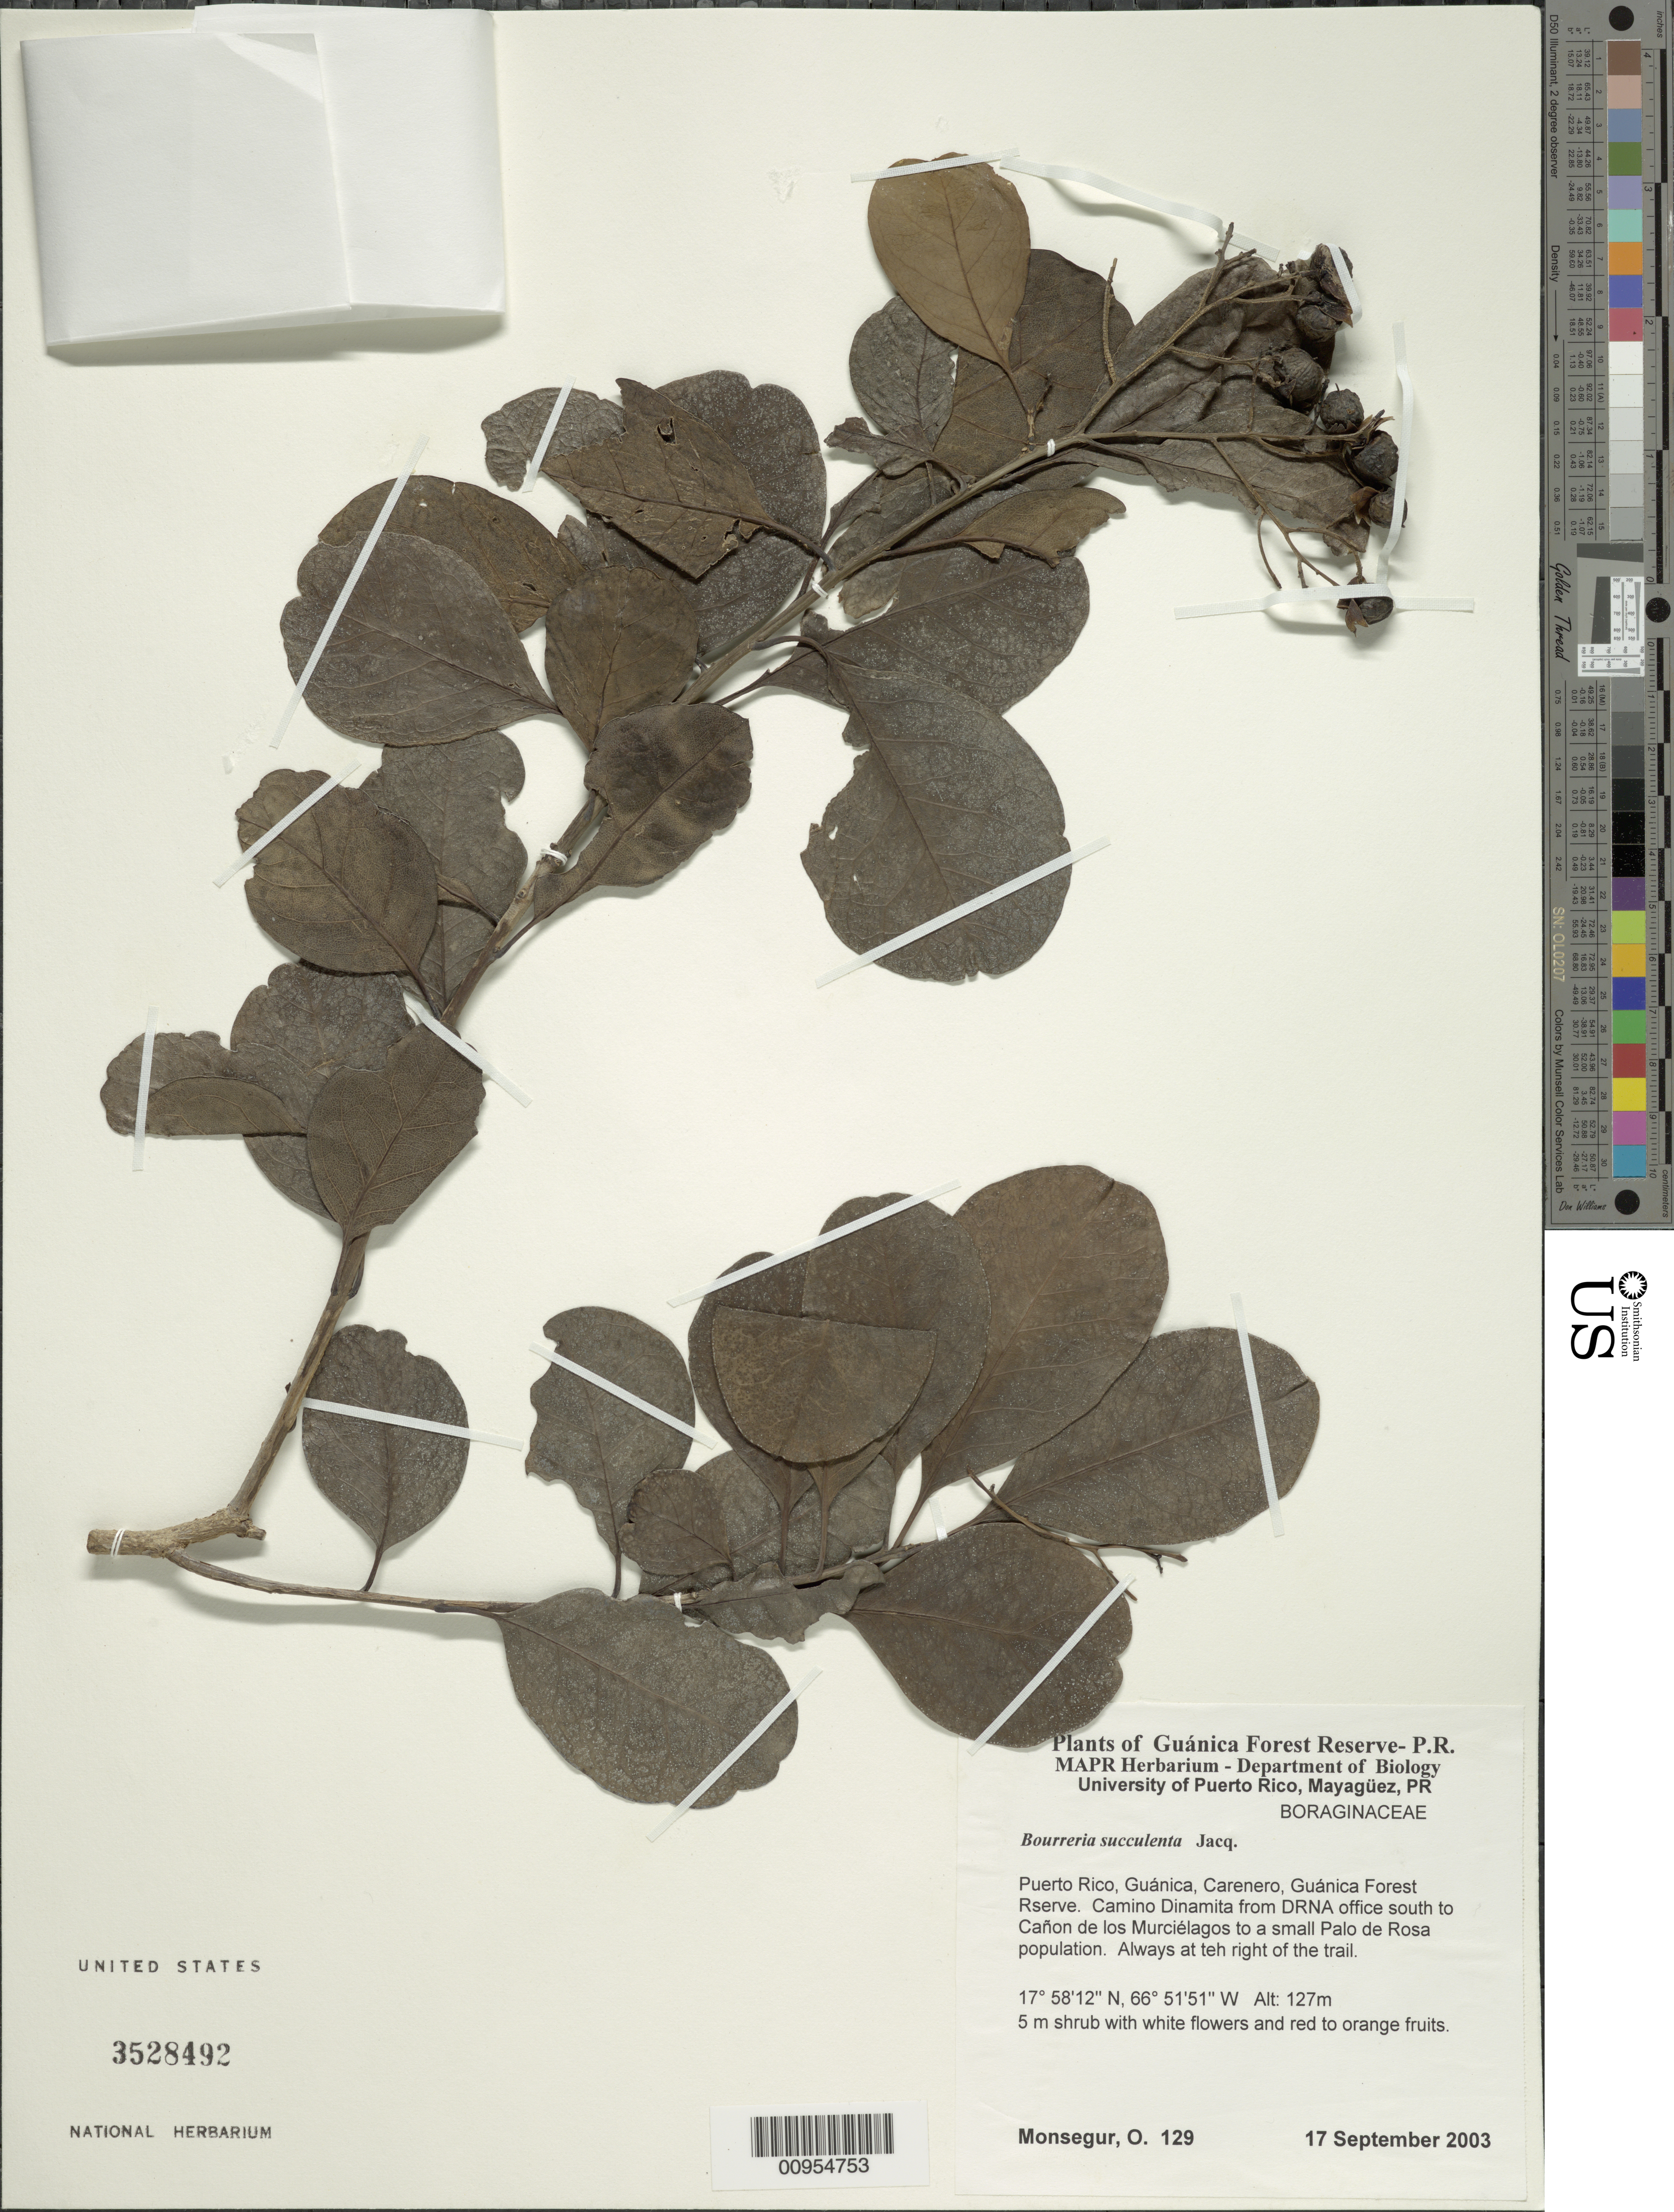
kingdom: Plantae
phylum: Tracheophyta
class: Magnoliopsida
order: Boraginales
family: Ehretiaceae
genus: Bourreria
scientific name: Bourreria succulenta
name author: Jacq.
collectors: O. Monsegur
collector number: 129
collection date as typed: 17 Sep 2003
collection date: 2003-09-17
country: Puerto Rico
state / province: Guánica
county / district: Carenero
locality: Guánica Forest Reserve. Camino Dinamita from DRNA office south to Cañon de los Murciélagos to a small Palo de Rosa population. Always at the right of the trail.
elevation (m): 127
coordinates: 17.58123, 66.51512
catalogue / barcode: US 3528492